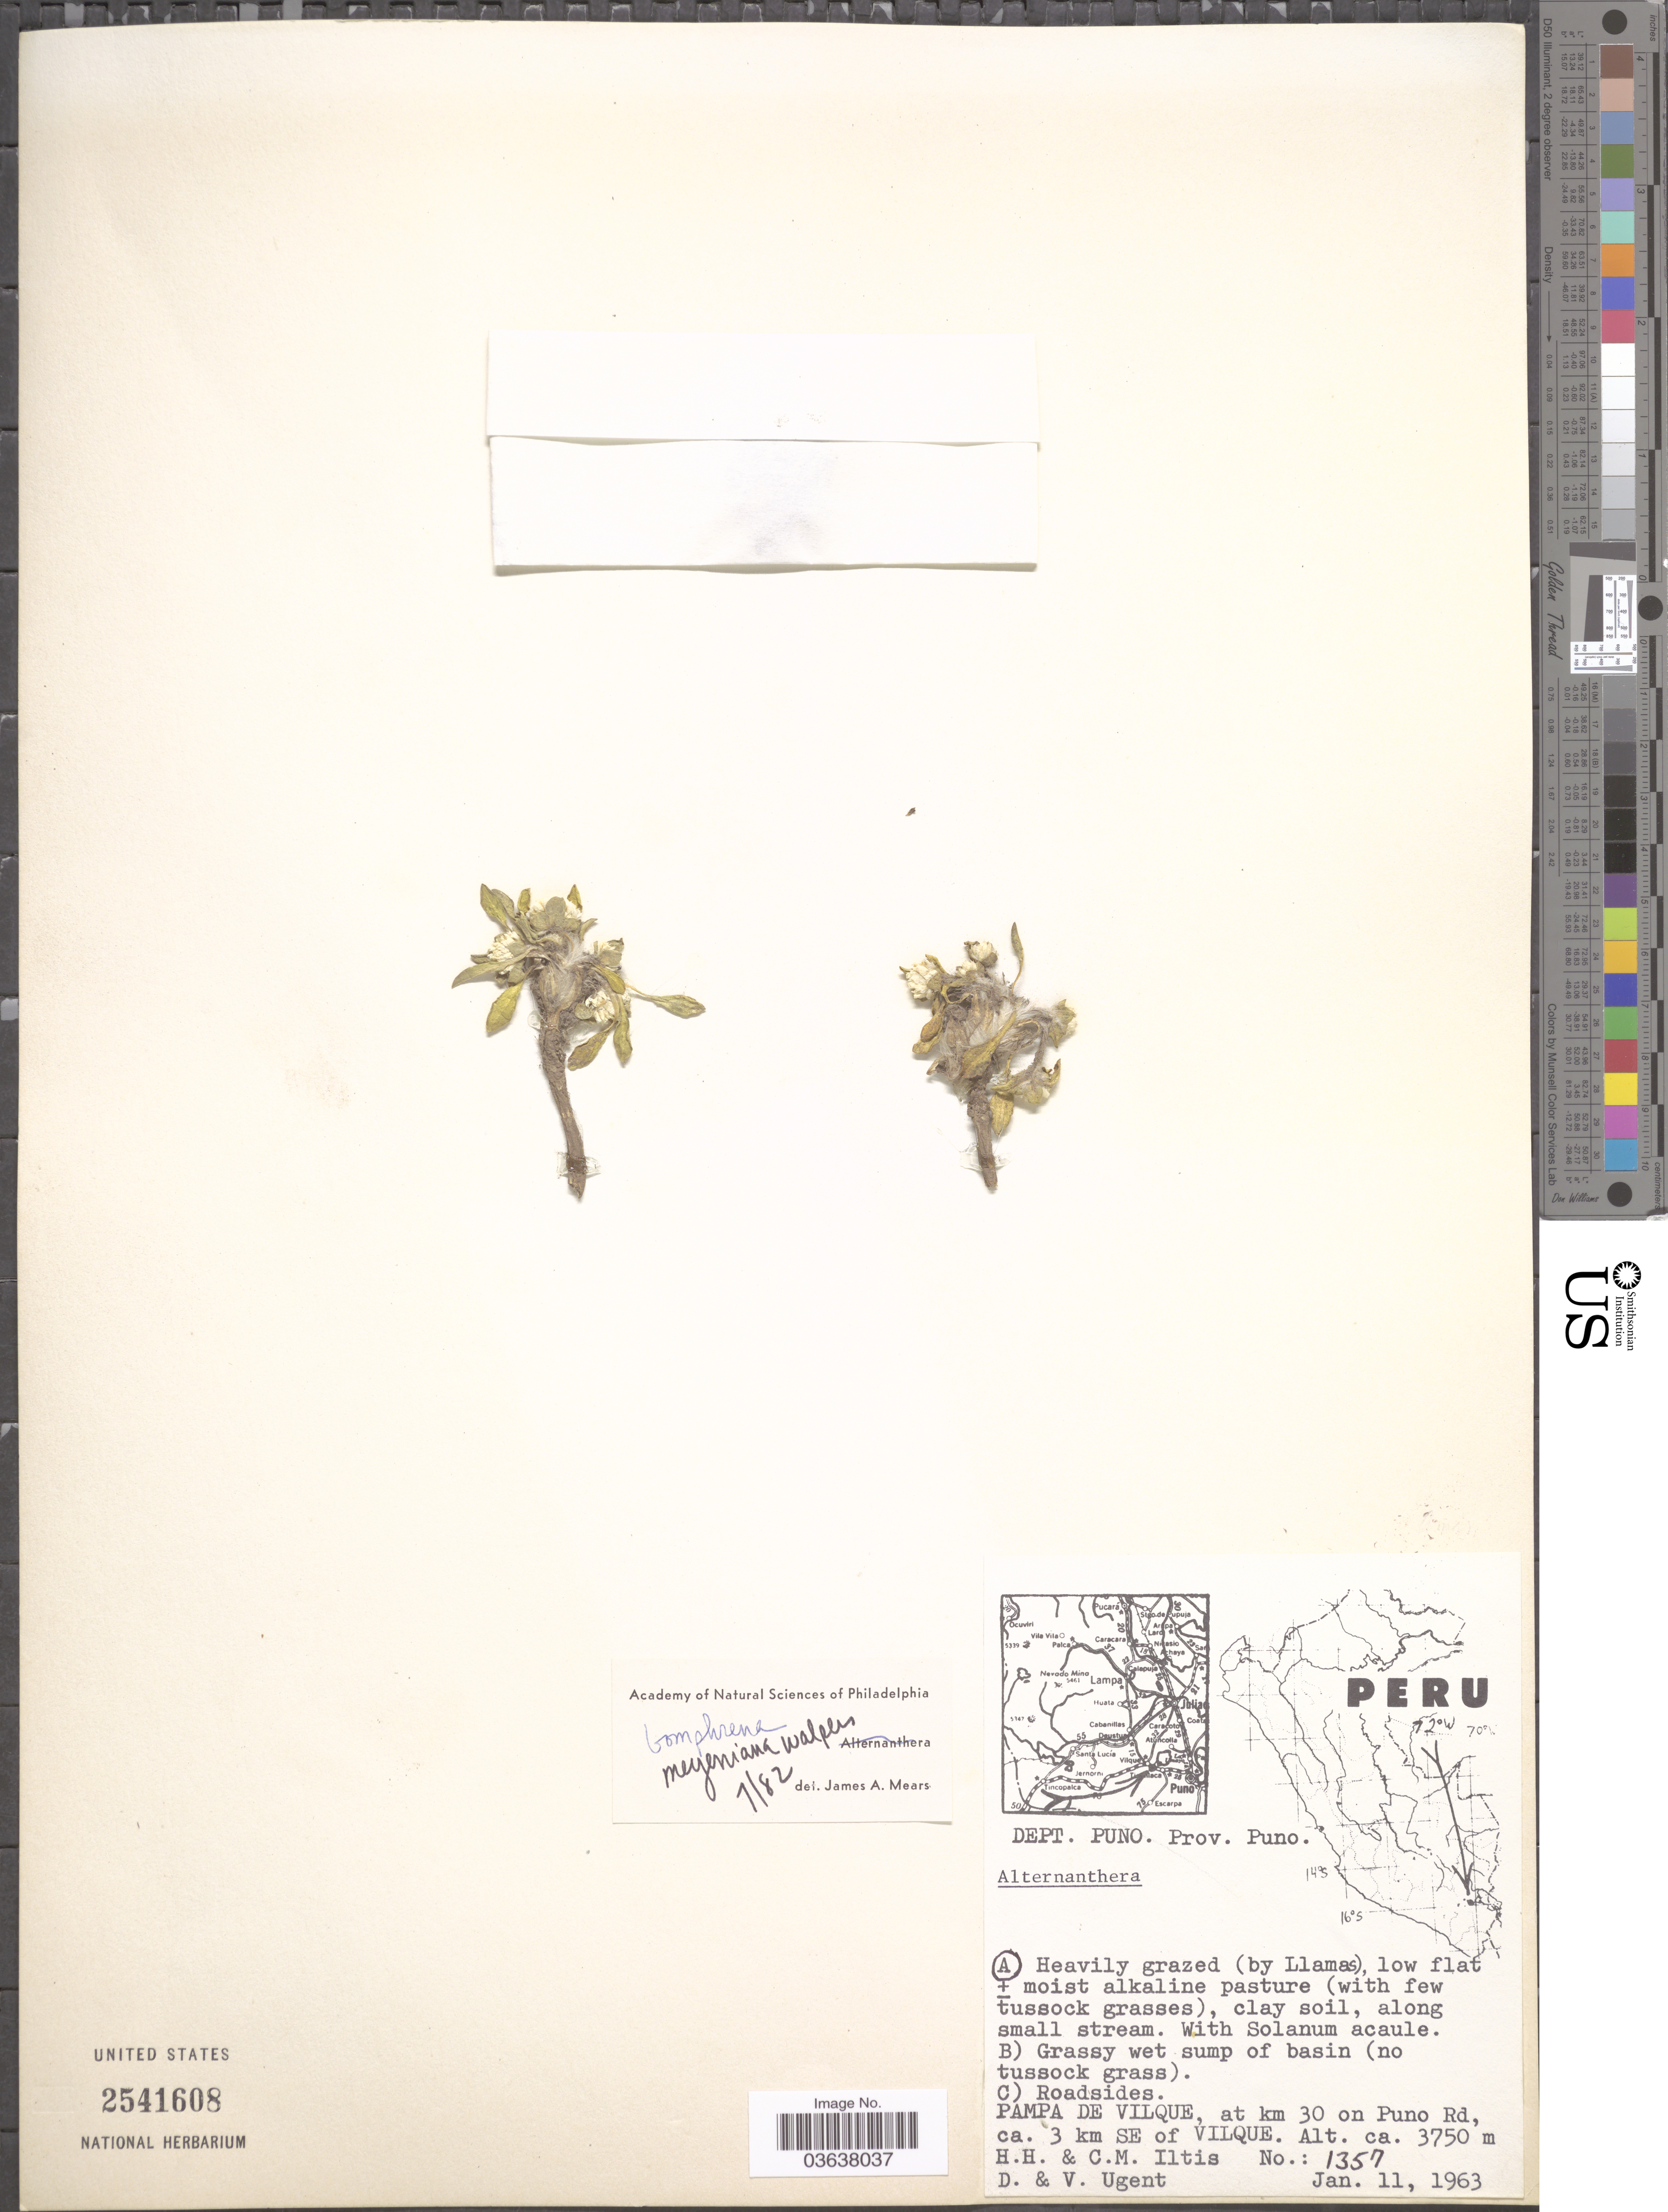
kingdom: Plantae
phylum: Tracheophyta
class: Magnoliopsida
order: Caryophyllales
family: Amaranthaceae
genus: Gomphrena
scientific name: Gomphrena meyeniana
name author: Walp.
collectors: H. H. Iltis, C. M Iltis, D. Ugent & V. Ugent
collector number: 1357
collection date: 1963-01-11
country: Peru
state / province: Puno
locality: Dept. Puno, Pampa de Vilque, at km 30 on Puno Rd, ca. 3 km SE of Vilque.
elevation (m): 3750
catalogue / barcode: US 2541608